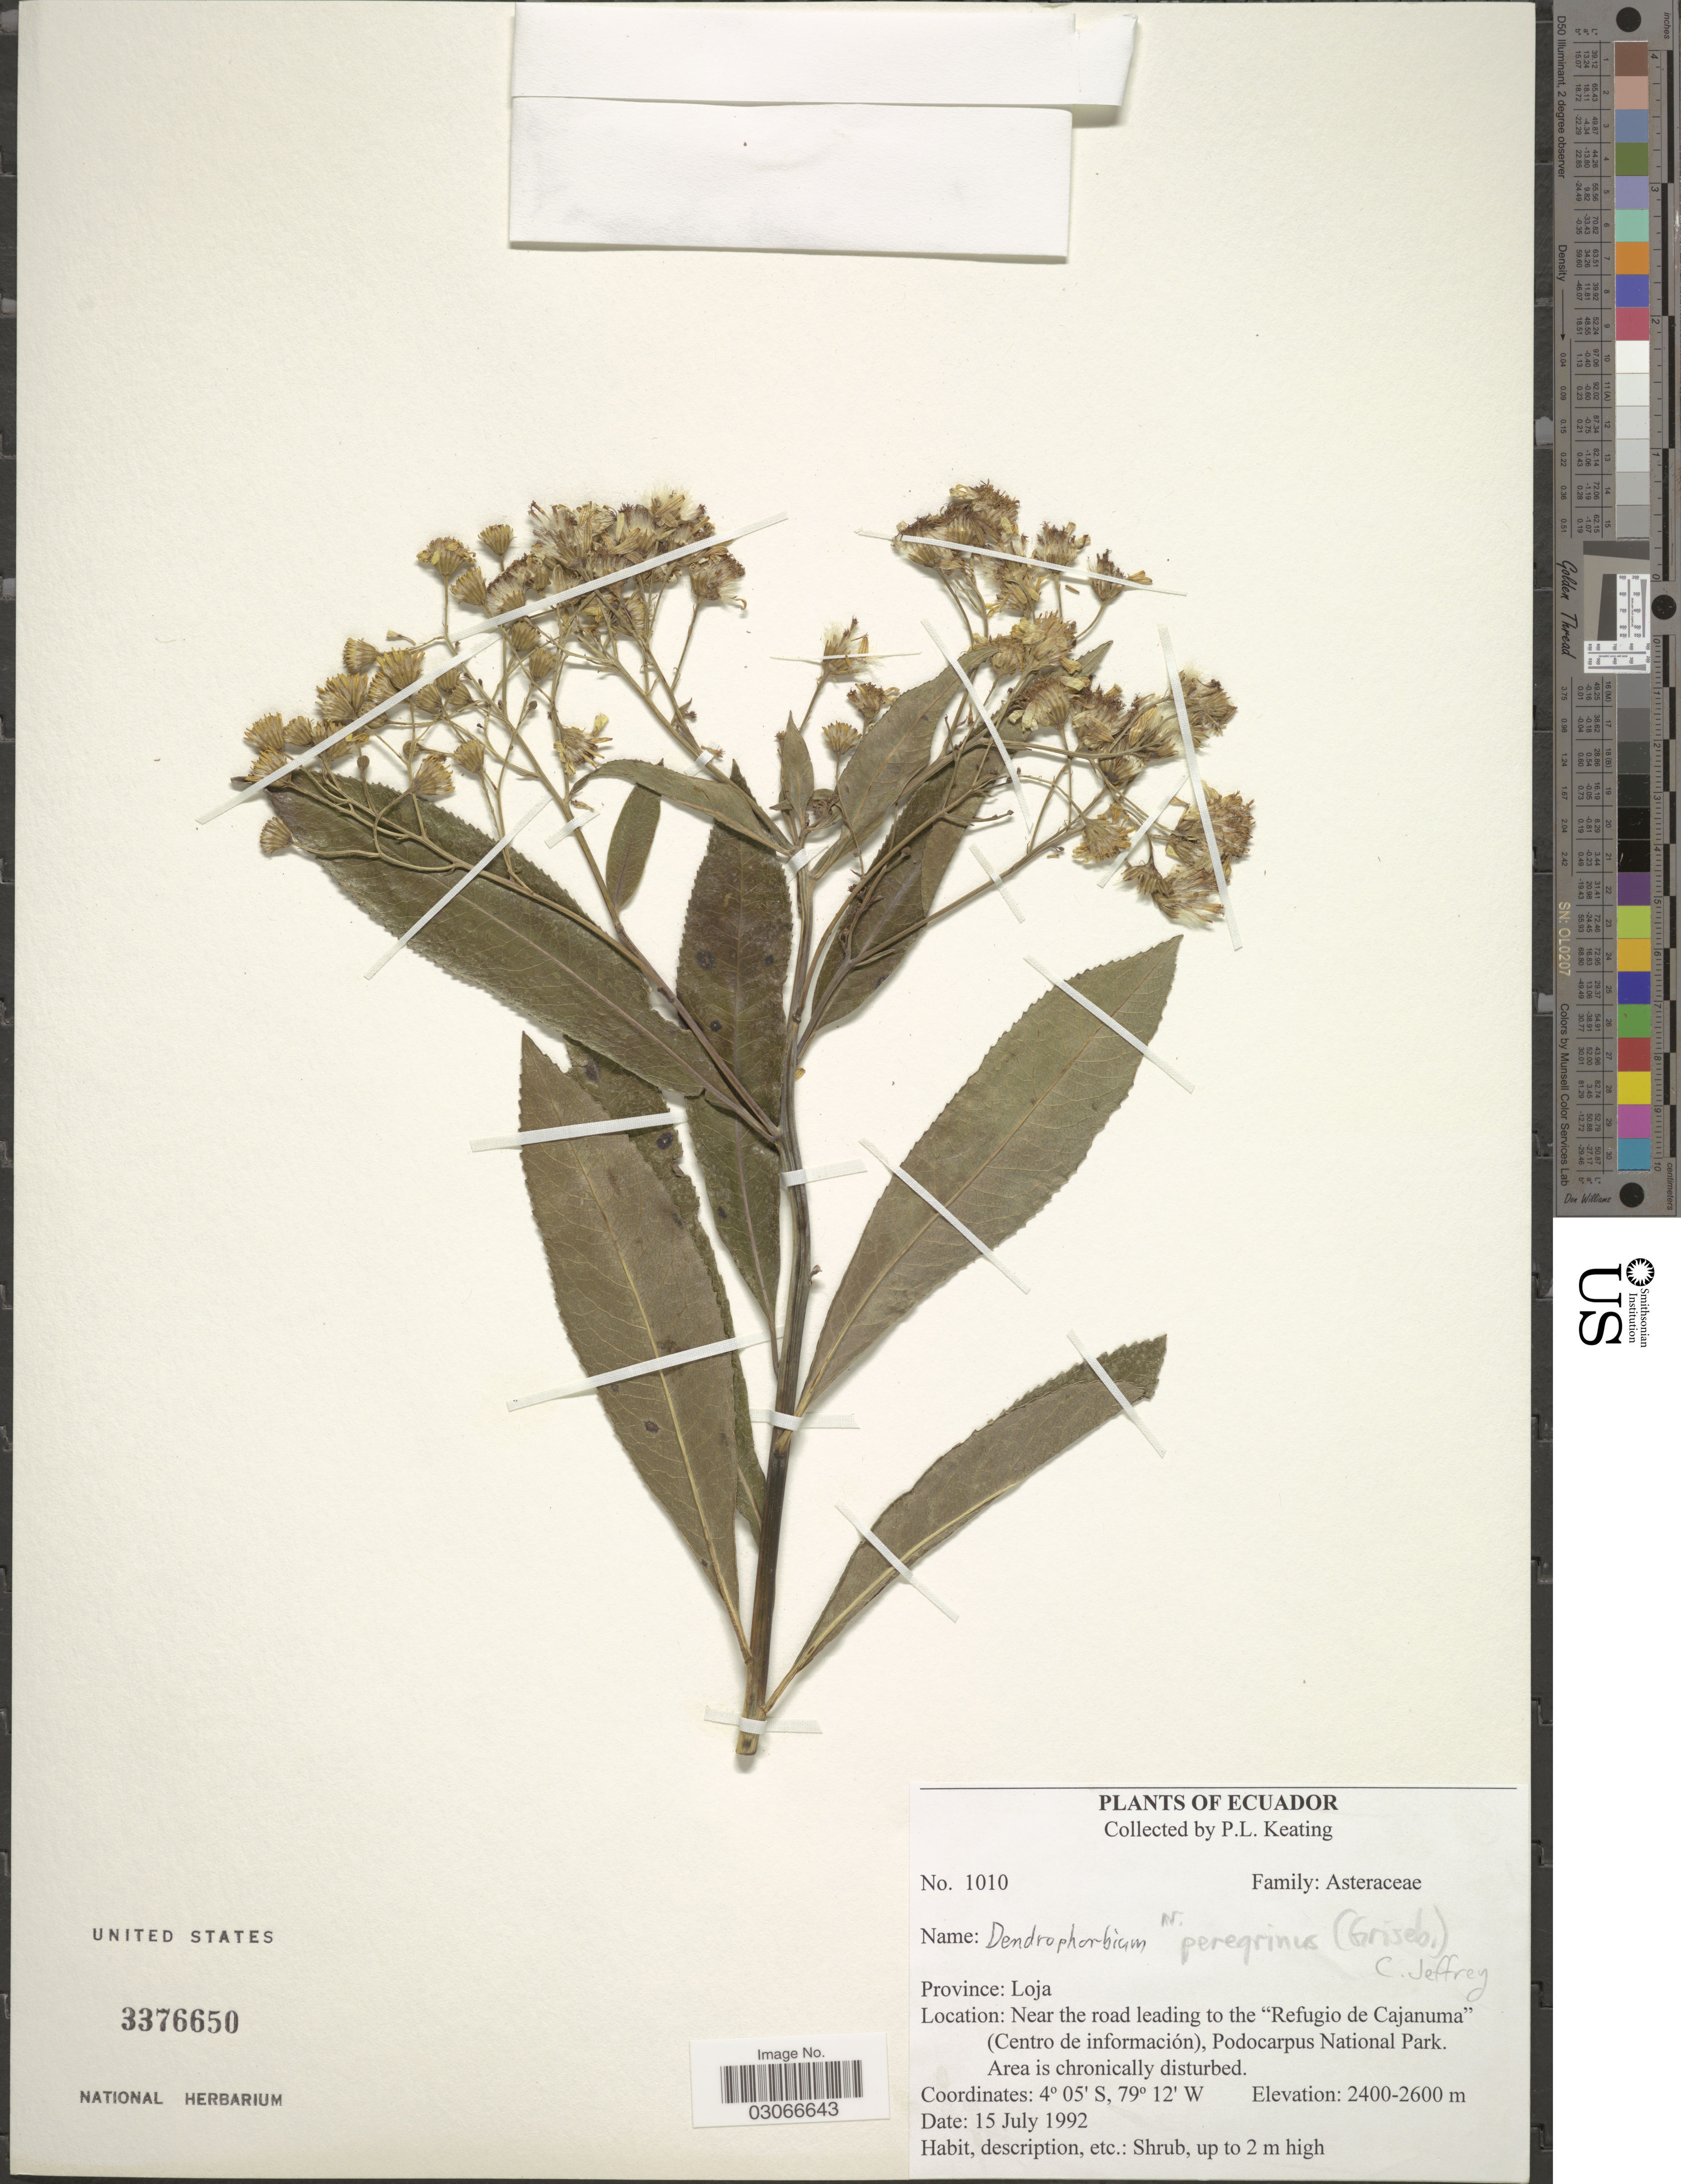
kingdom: Plantae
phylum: Tracheophyta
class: Magnoliopsida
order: Asterales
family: Asteraceae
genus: Dendrophorbium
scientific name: Dendrophorbium peregrinum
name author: (Griseb.) C. Jeffrey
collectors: P. Keating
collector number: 1010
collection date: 1992-07-15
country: Ecuador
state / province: Loja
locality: Near the road leading to the "Refugio de Cajanuma" (Centro de información), Podocarpus National Park.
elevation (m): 2400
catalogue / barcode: US 3376650